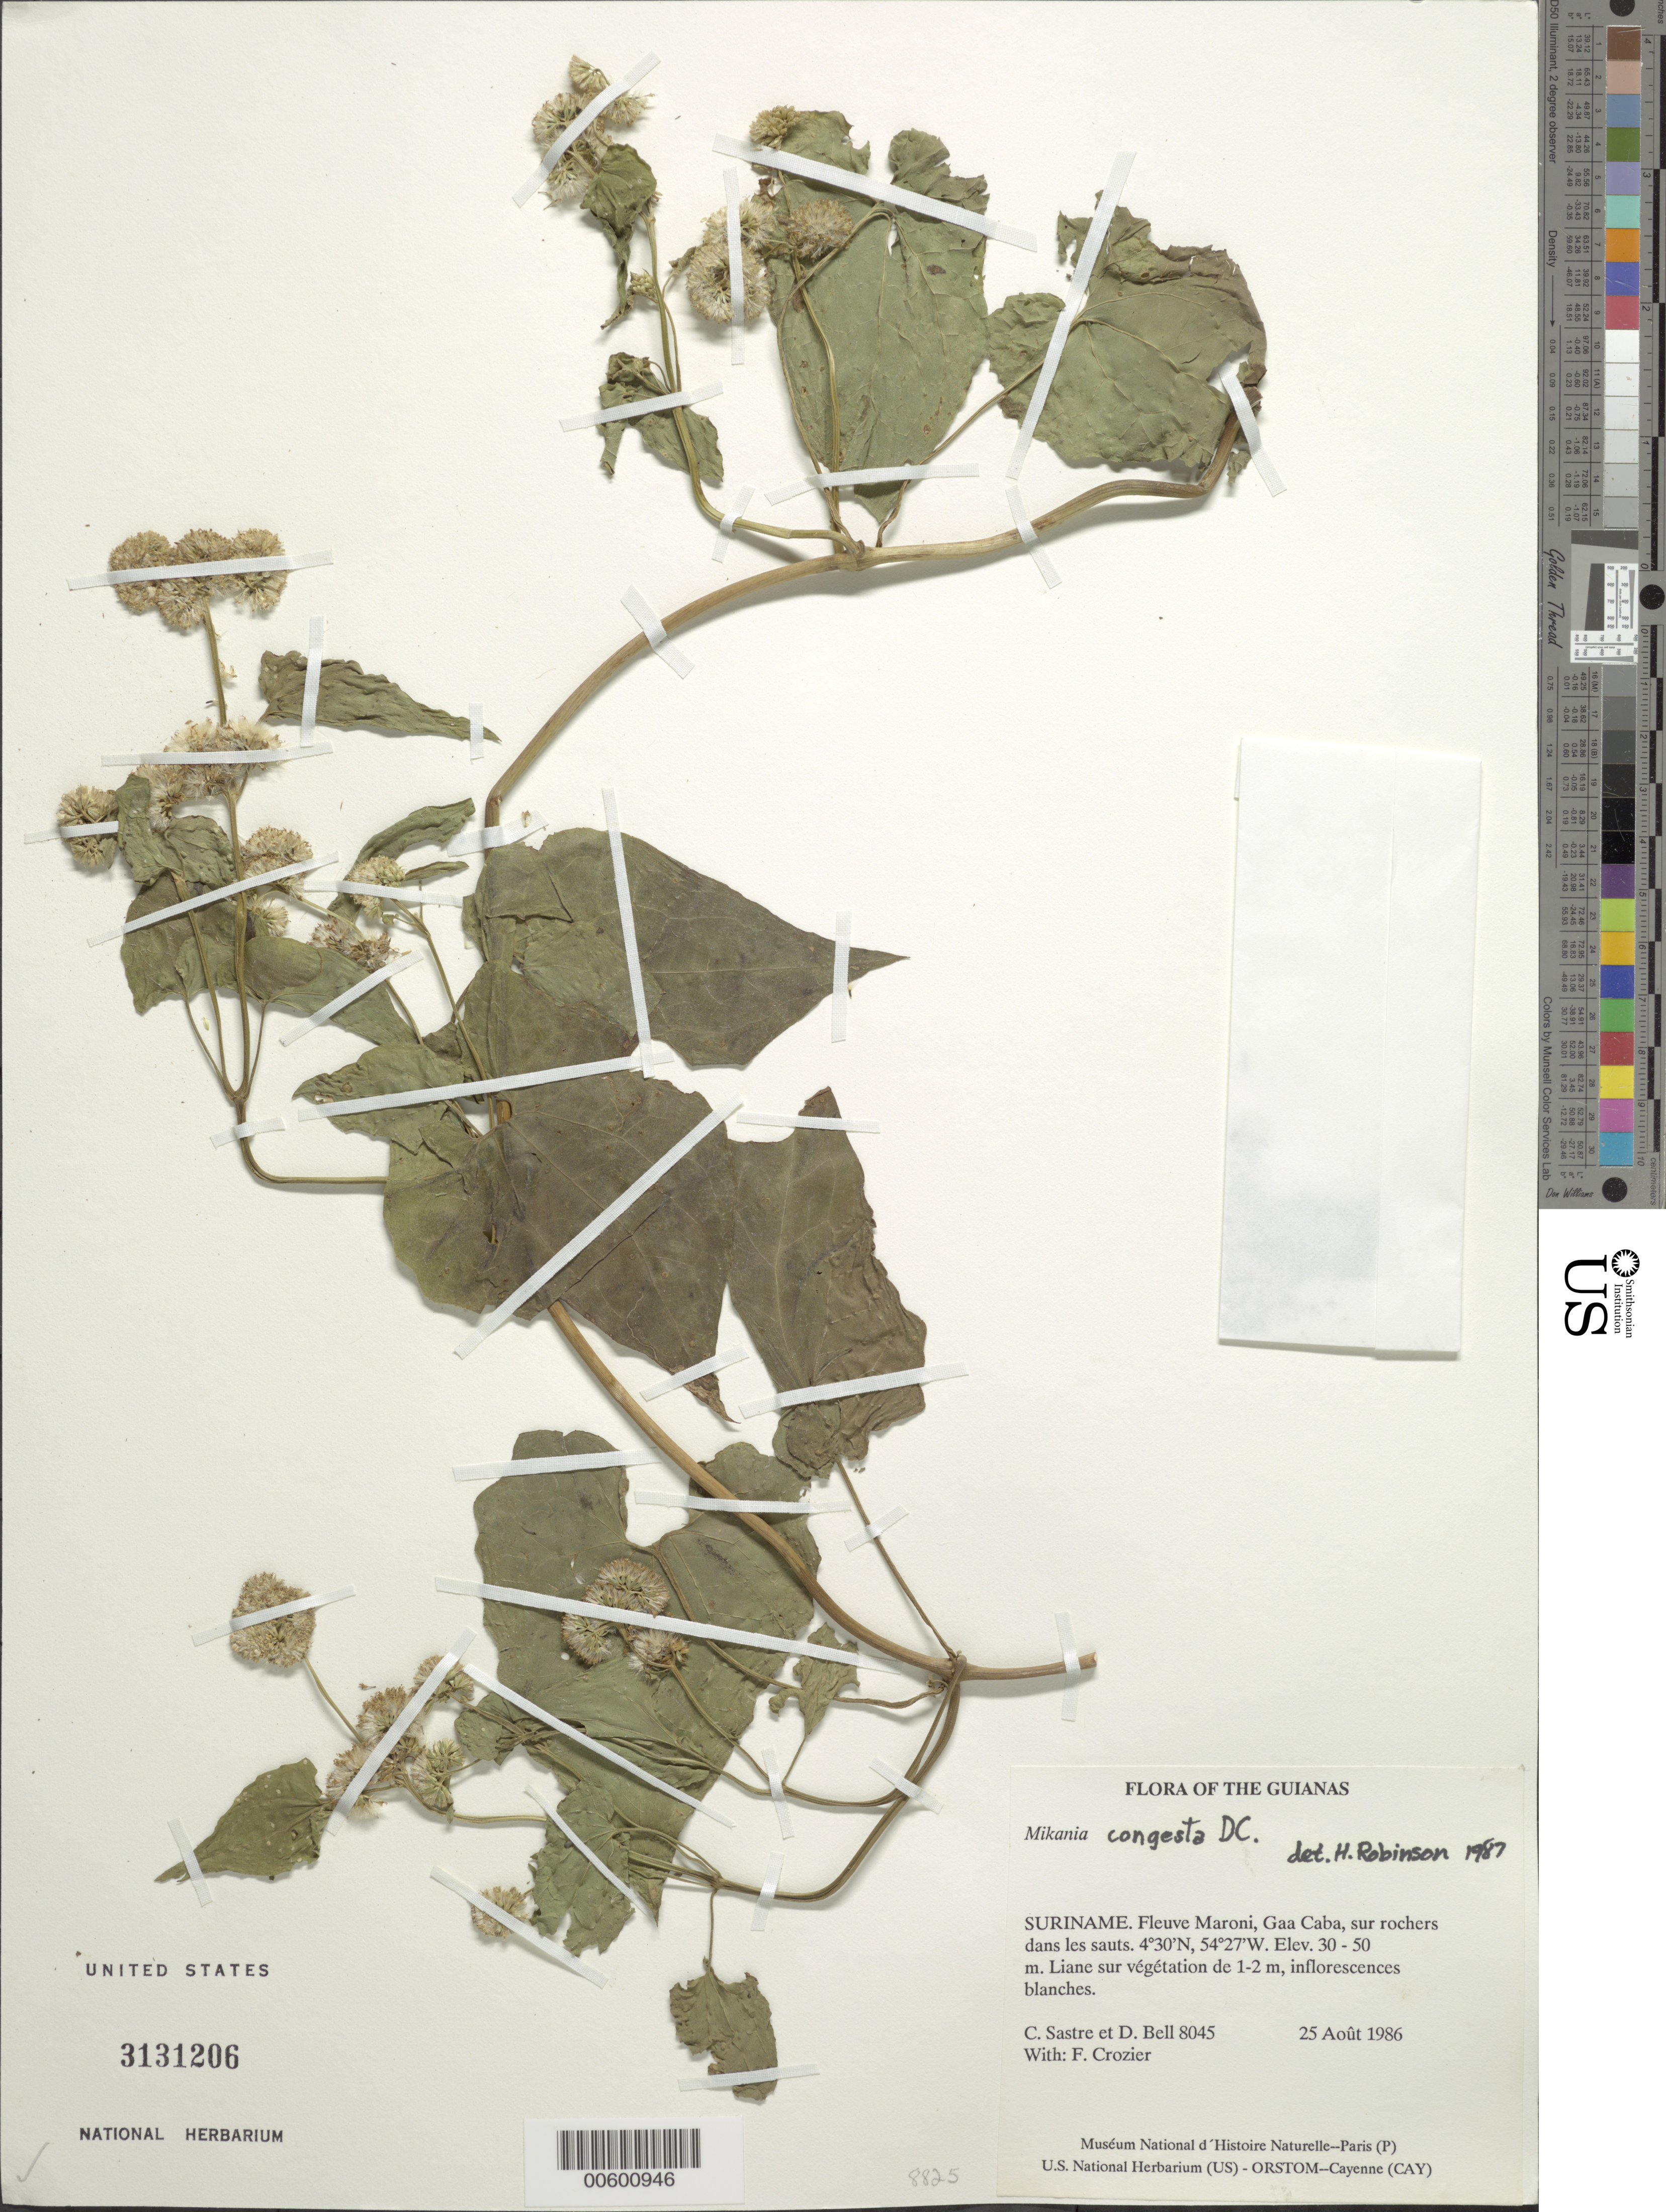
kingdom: Plantae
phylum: Tracheophyta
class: Magnoliopsida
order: Asterales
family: Asteraceae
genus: Mikania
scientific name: Mikania congesta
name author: DC.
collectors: C. H. L. Sastre, D. A. Bell & F. Crozier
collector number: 8045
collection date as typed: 25 August 1986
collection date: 1986-08-25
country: Suriname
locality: Fleuve Maroni, Gaa Caba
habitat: sur rochers dans les sauts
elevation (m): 30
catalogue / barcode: US 3131206